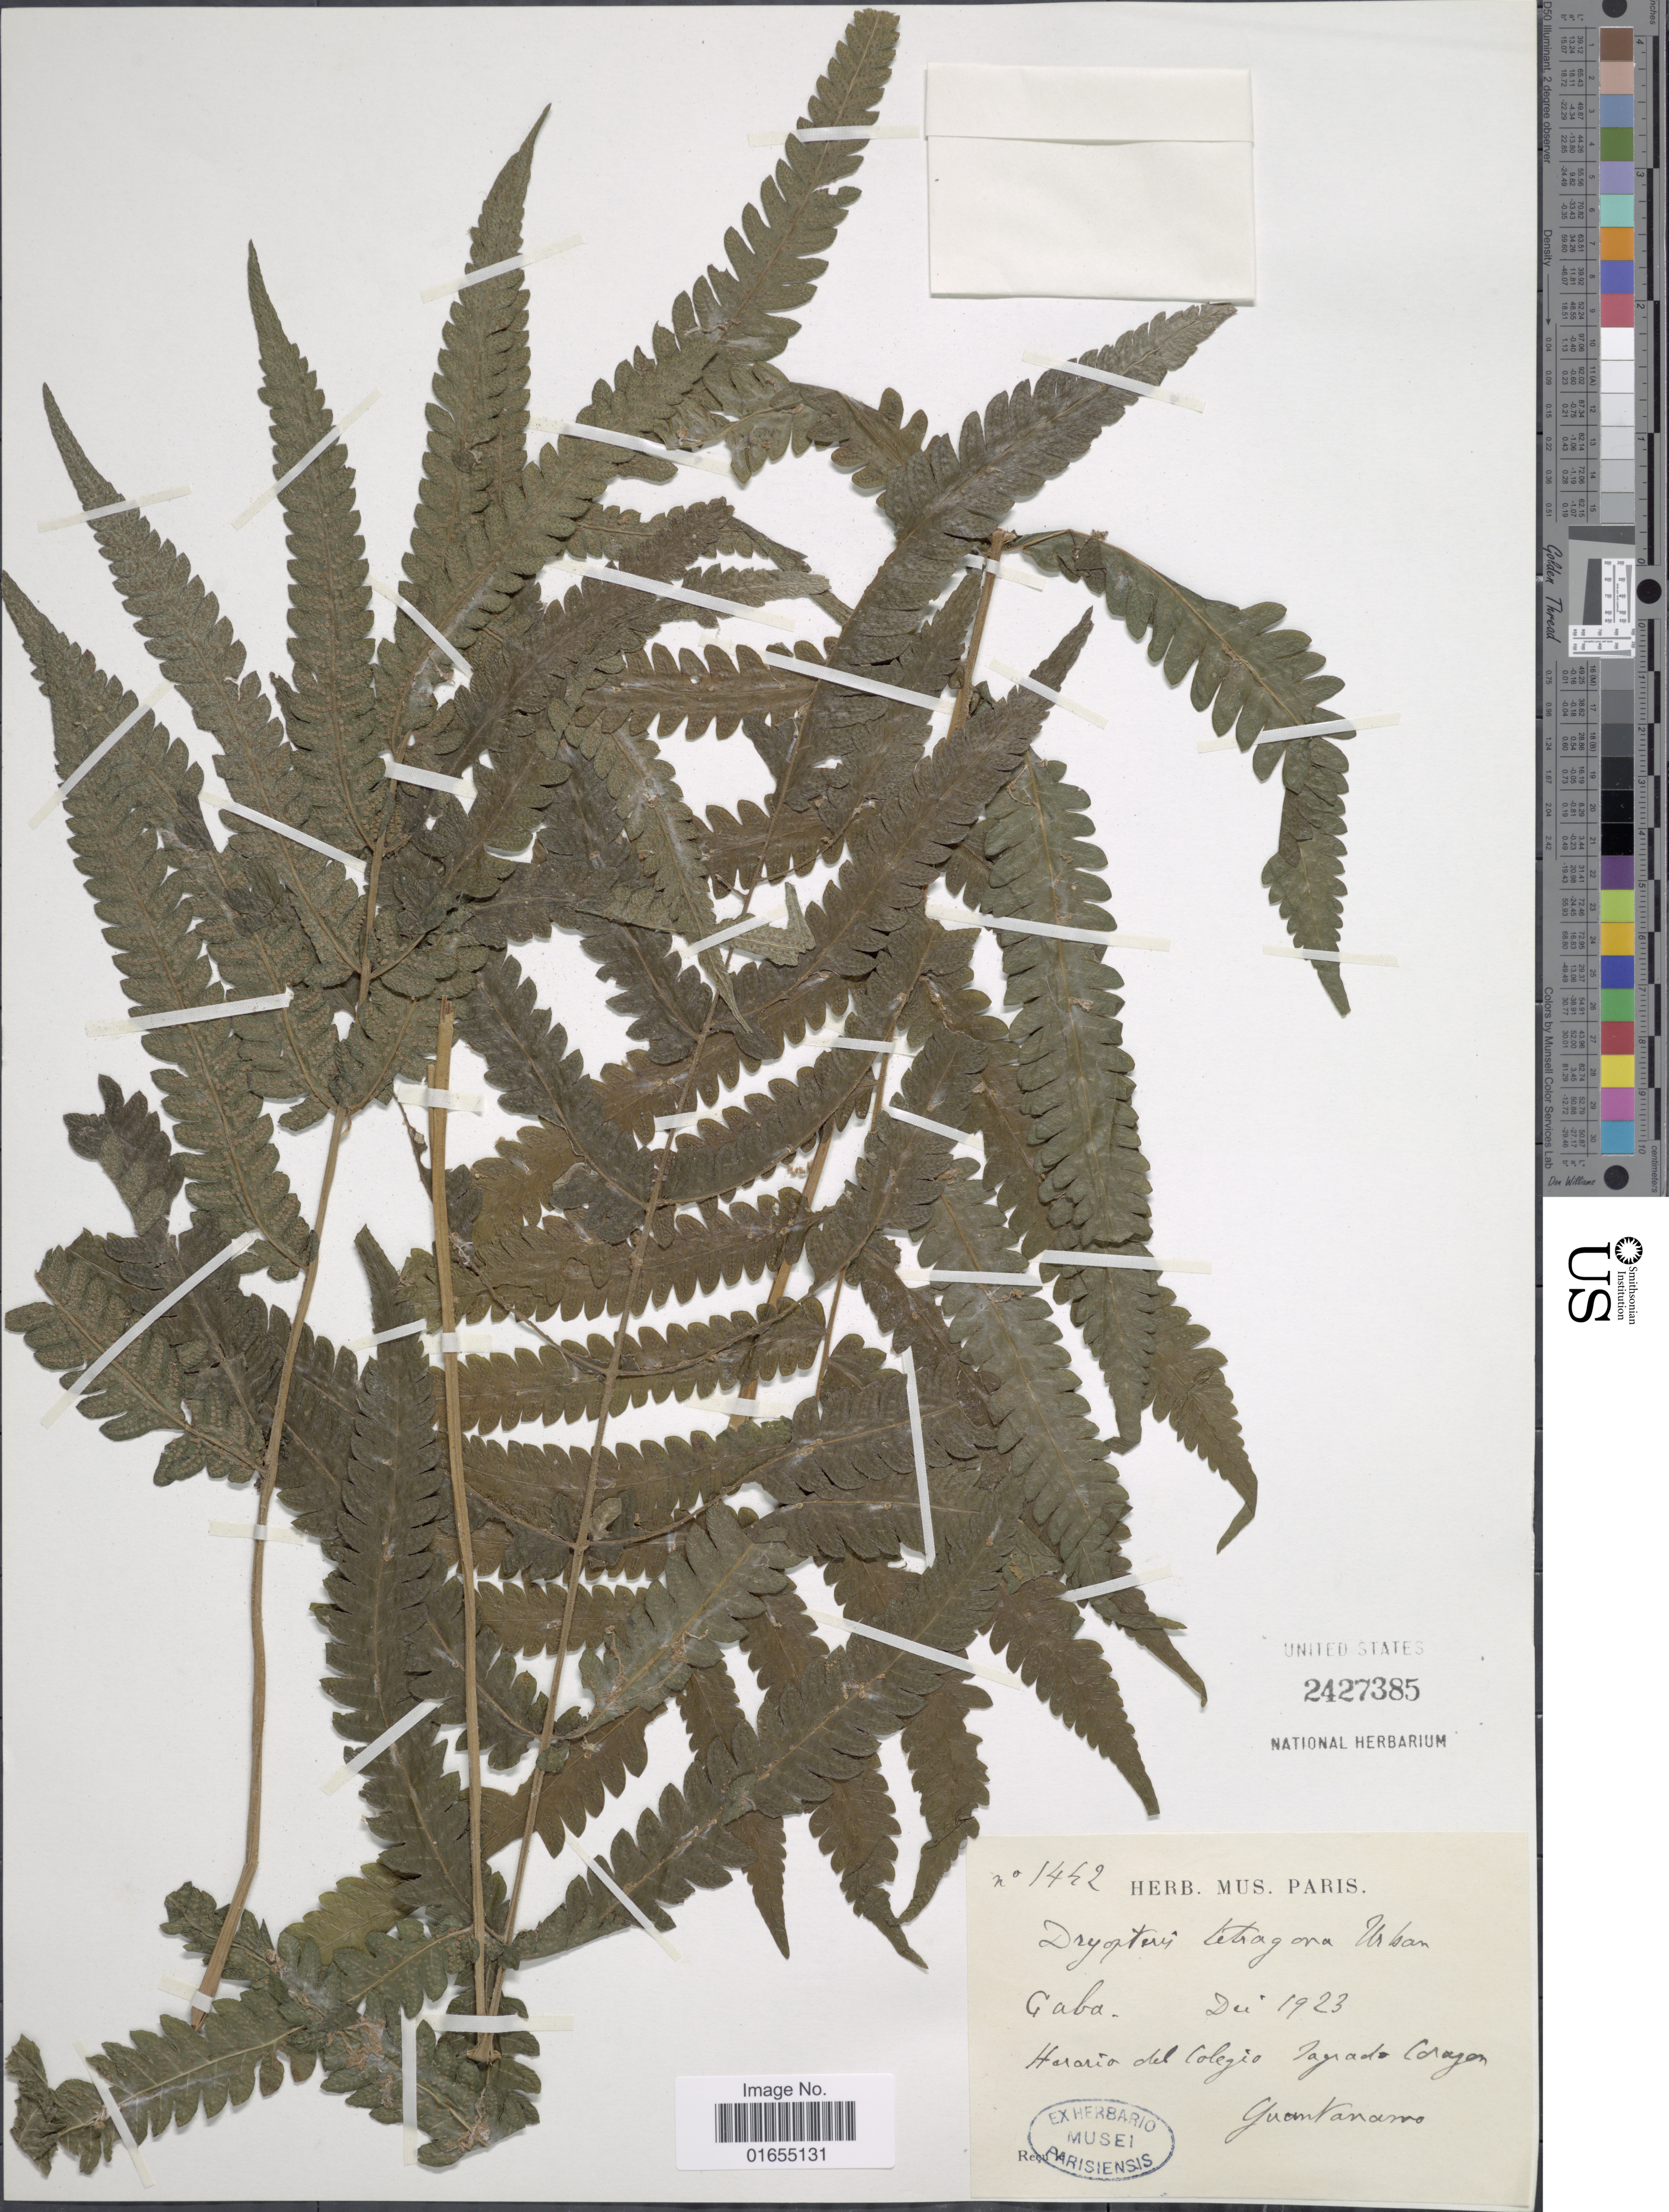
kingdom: Plantae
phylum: Tracheophyta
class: Polypodiopsida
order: Polypodiales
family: Thelypteridaceae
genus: Goniopteris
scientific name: Goniopteris subtetragona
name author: (Link) Vareschi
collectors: ex herb. Mus. Paris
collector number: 1442*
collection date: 1923-12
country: Cuba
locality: Herario del Colegio Sagrado Corazon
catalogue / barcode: US 2427385